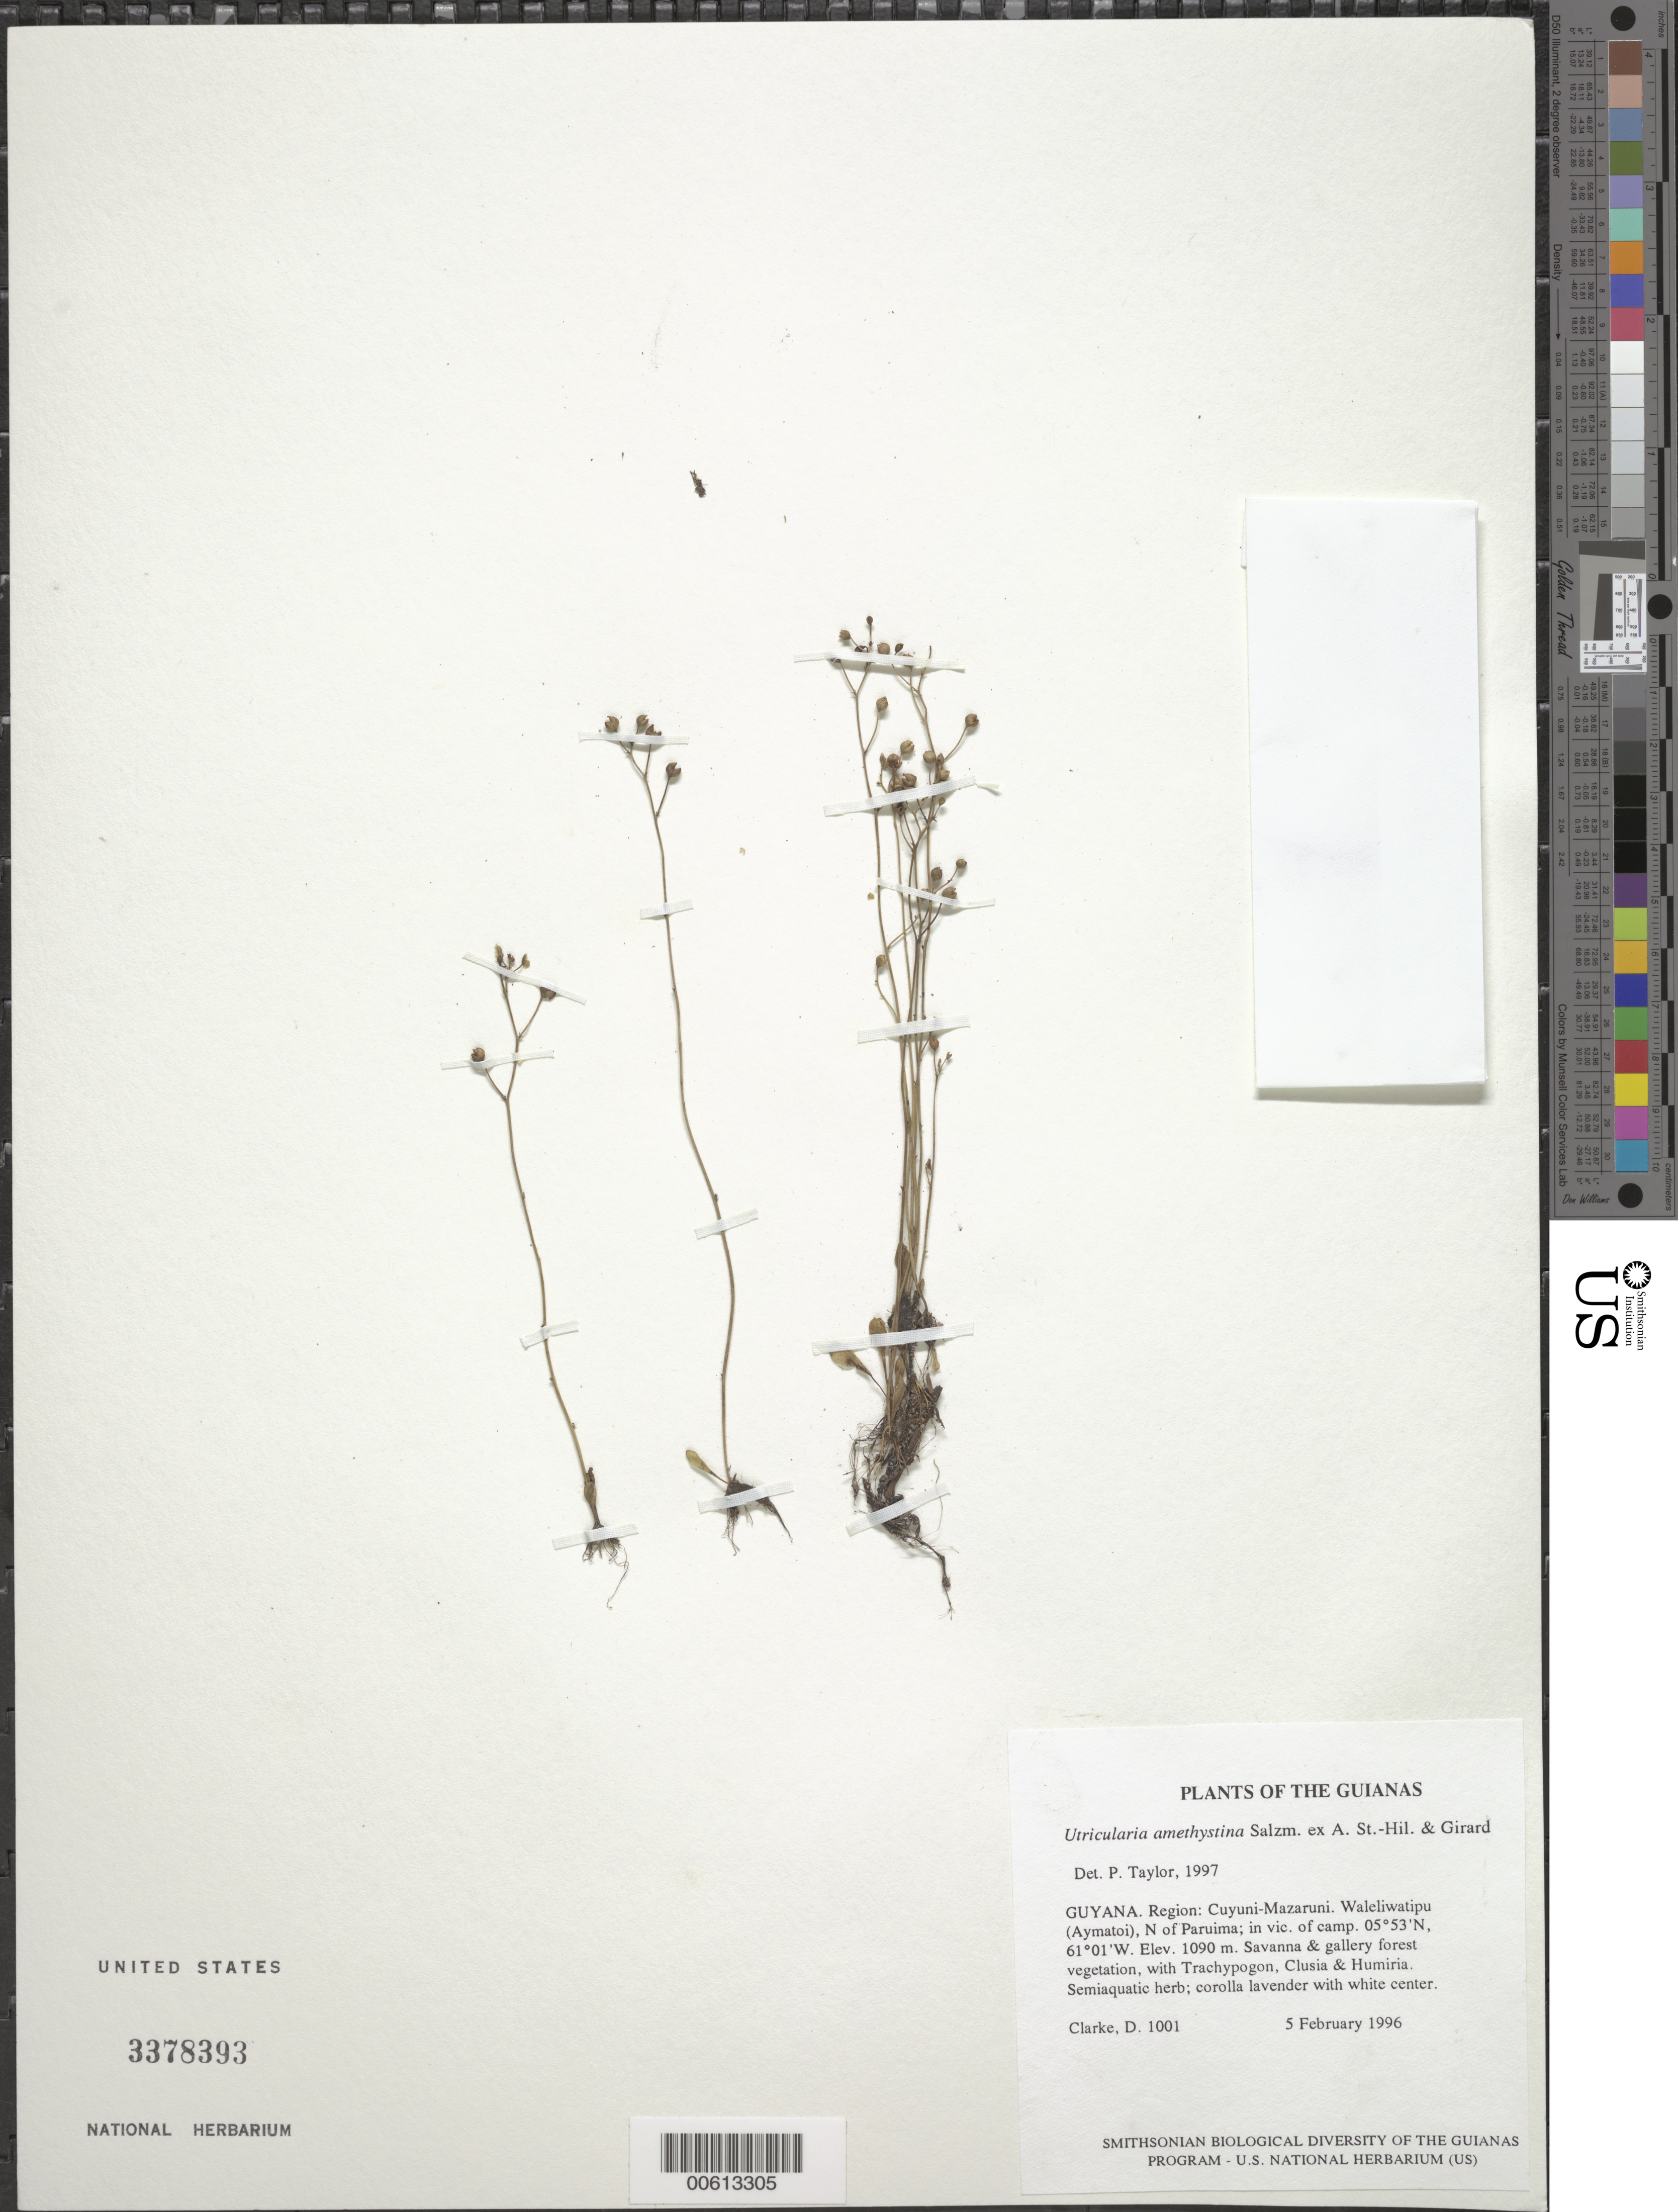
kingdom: Plantae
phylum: Tracheophyta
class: Magnoliopsida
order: Lamiales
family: Lentibulariaceae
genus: Utricularia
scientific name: Utricularia amethystina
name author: Salzm. ex A. St.-Hil. & Girard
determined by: Taylor, P.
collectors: H. D. Clarke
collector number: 1001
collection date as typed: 5 February 1996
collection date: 1996-02-05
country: Guyana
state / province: Cuyuni-Mazaruni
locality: Waleliwatipu (Aymatoi), N of Paruima; in vic. of camp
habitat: Savanna & gallery forest vegetation, with Trachypogon, Clusia & Humiria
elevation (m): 1090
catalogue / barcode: US 3378393